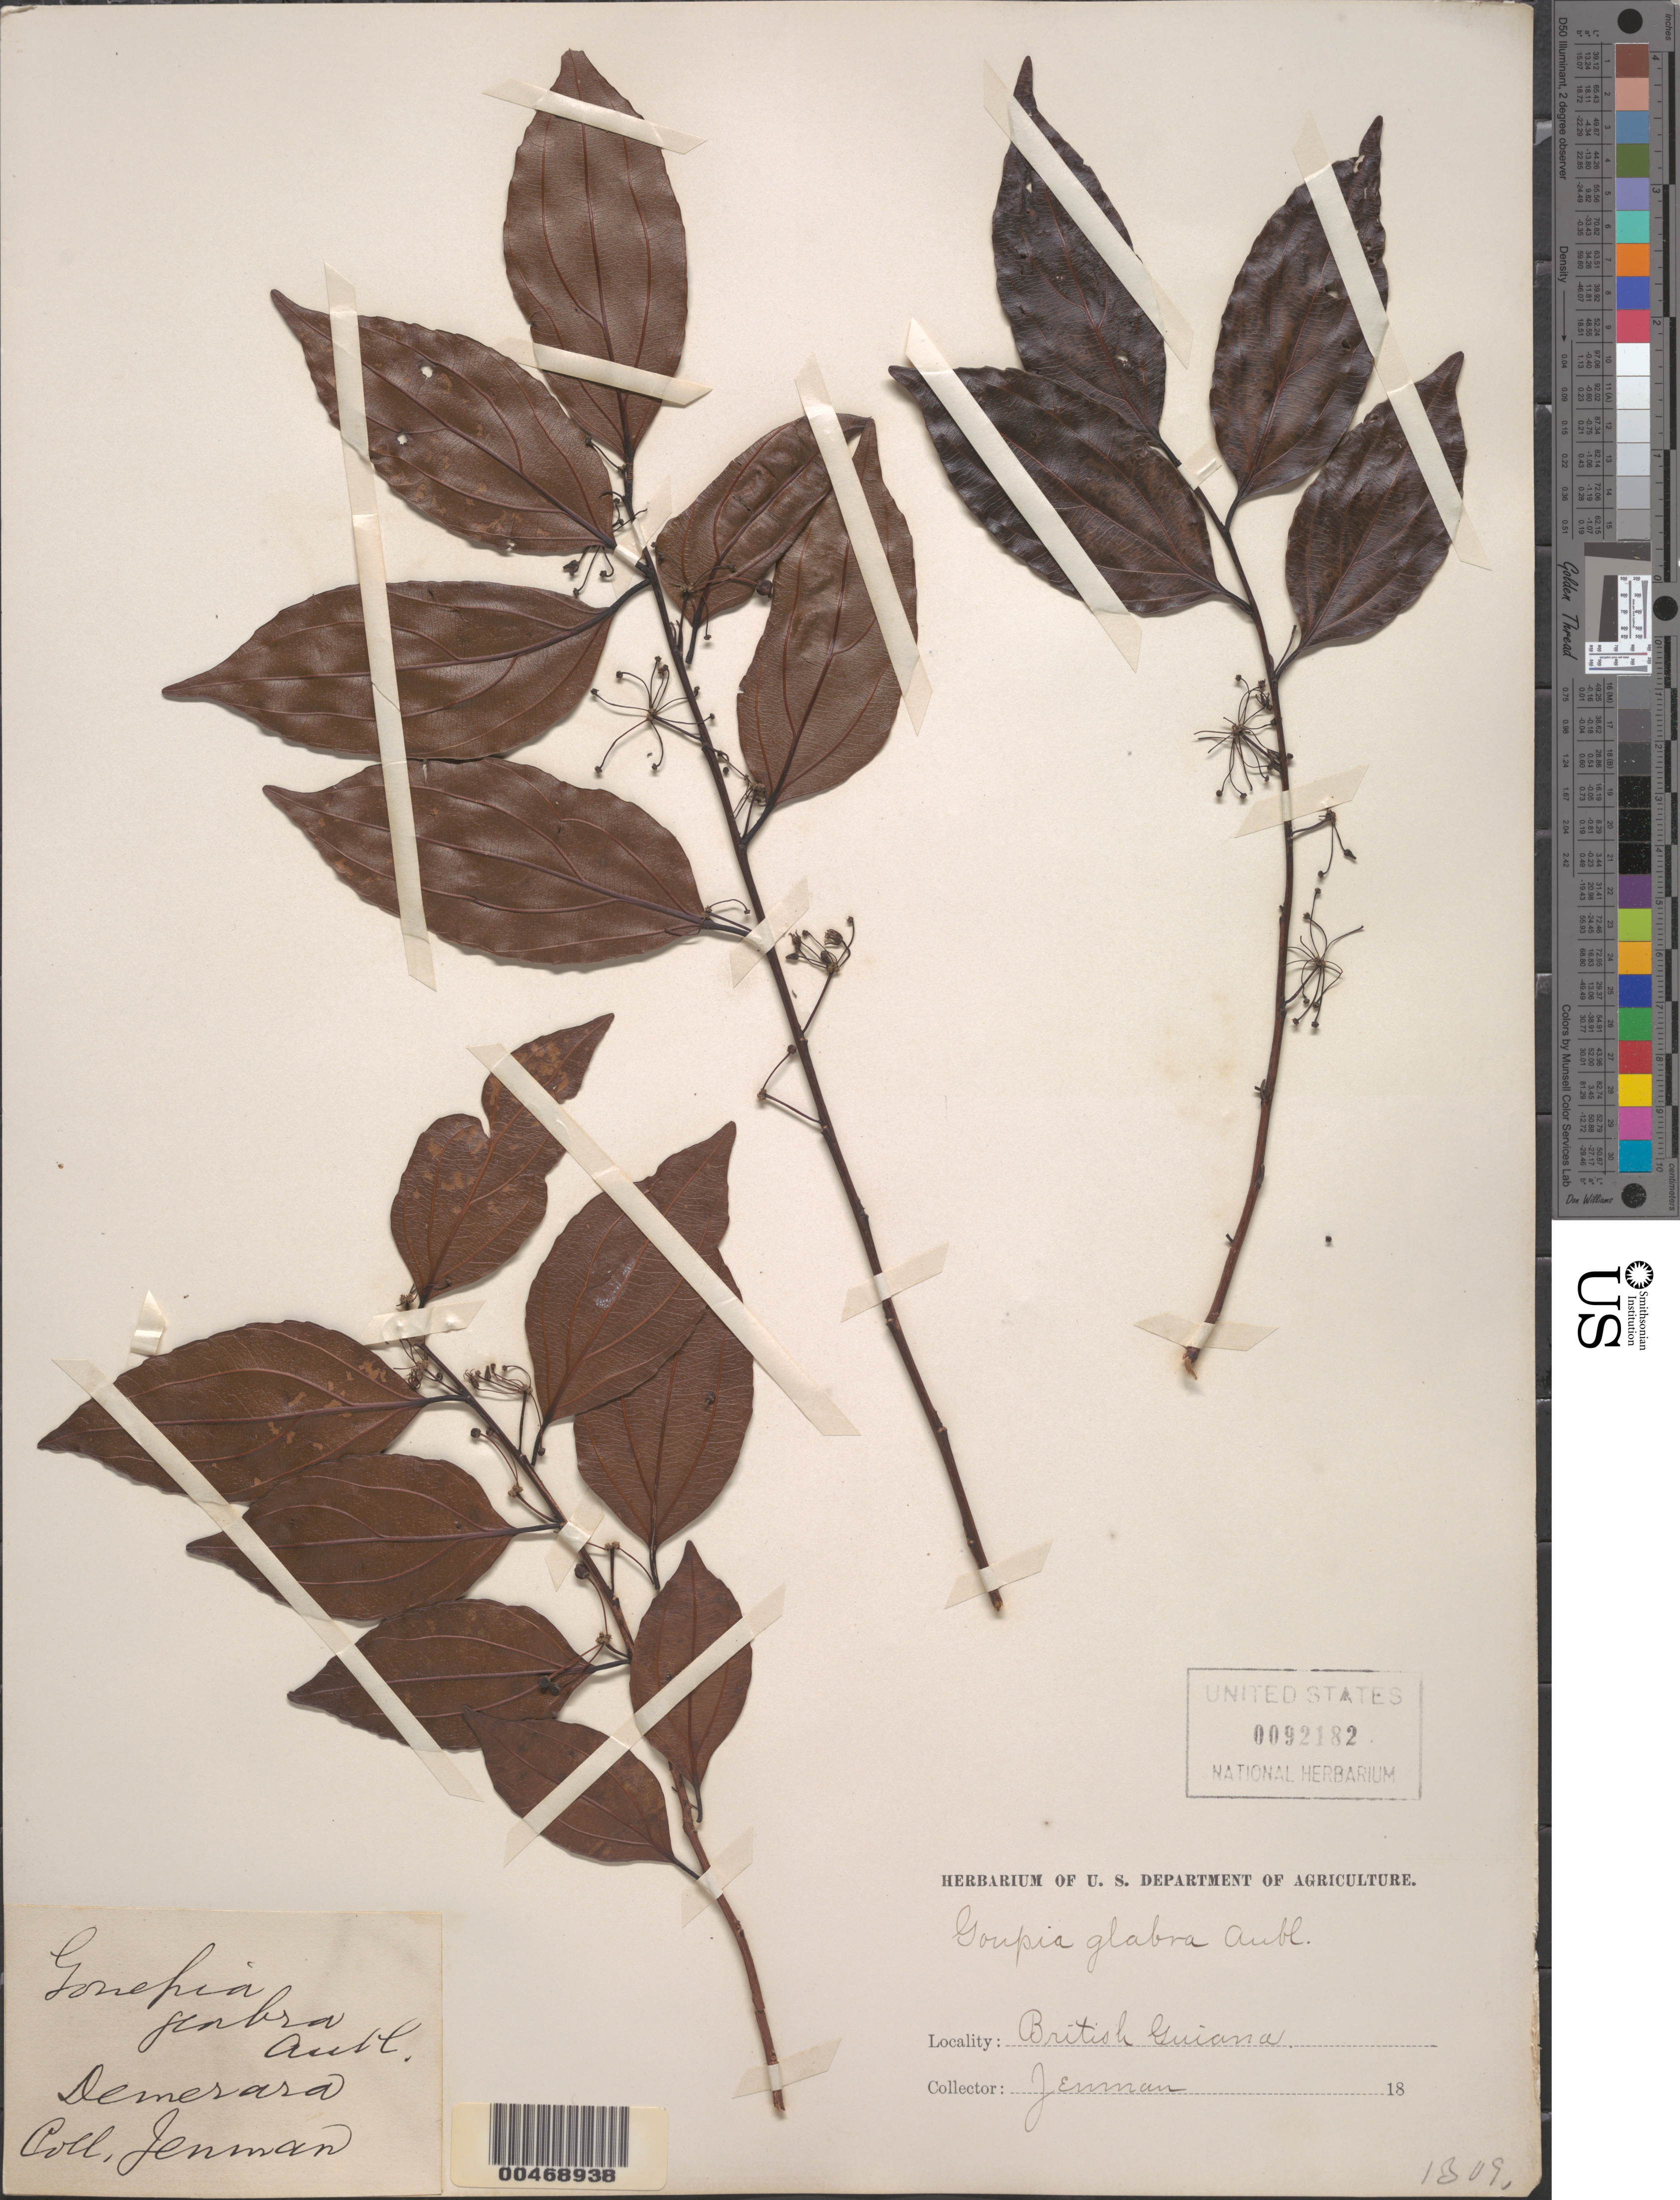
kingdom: Plantae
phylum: Tracheophyta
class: Magnoliopsida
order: Malpighiales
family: Goupiaceae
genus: Goupia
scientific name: Goupia glabra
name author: Aubl.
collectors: G. S. Jenman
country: Guyana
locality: Demerara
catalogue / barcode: US 92182